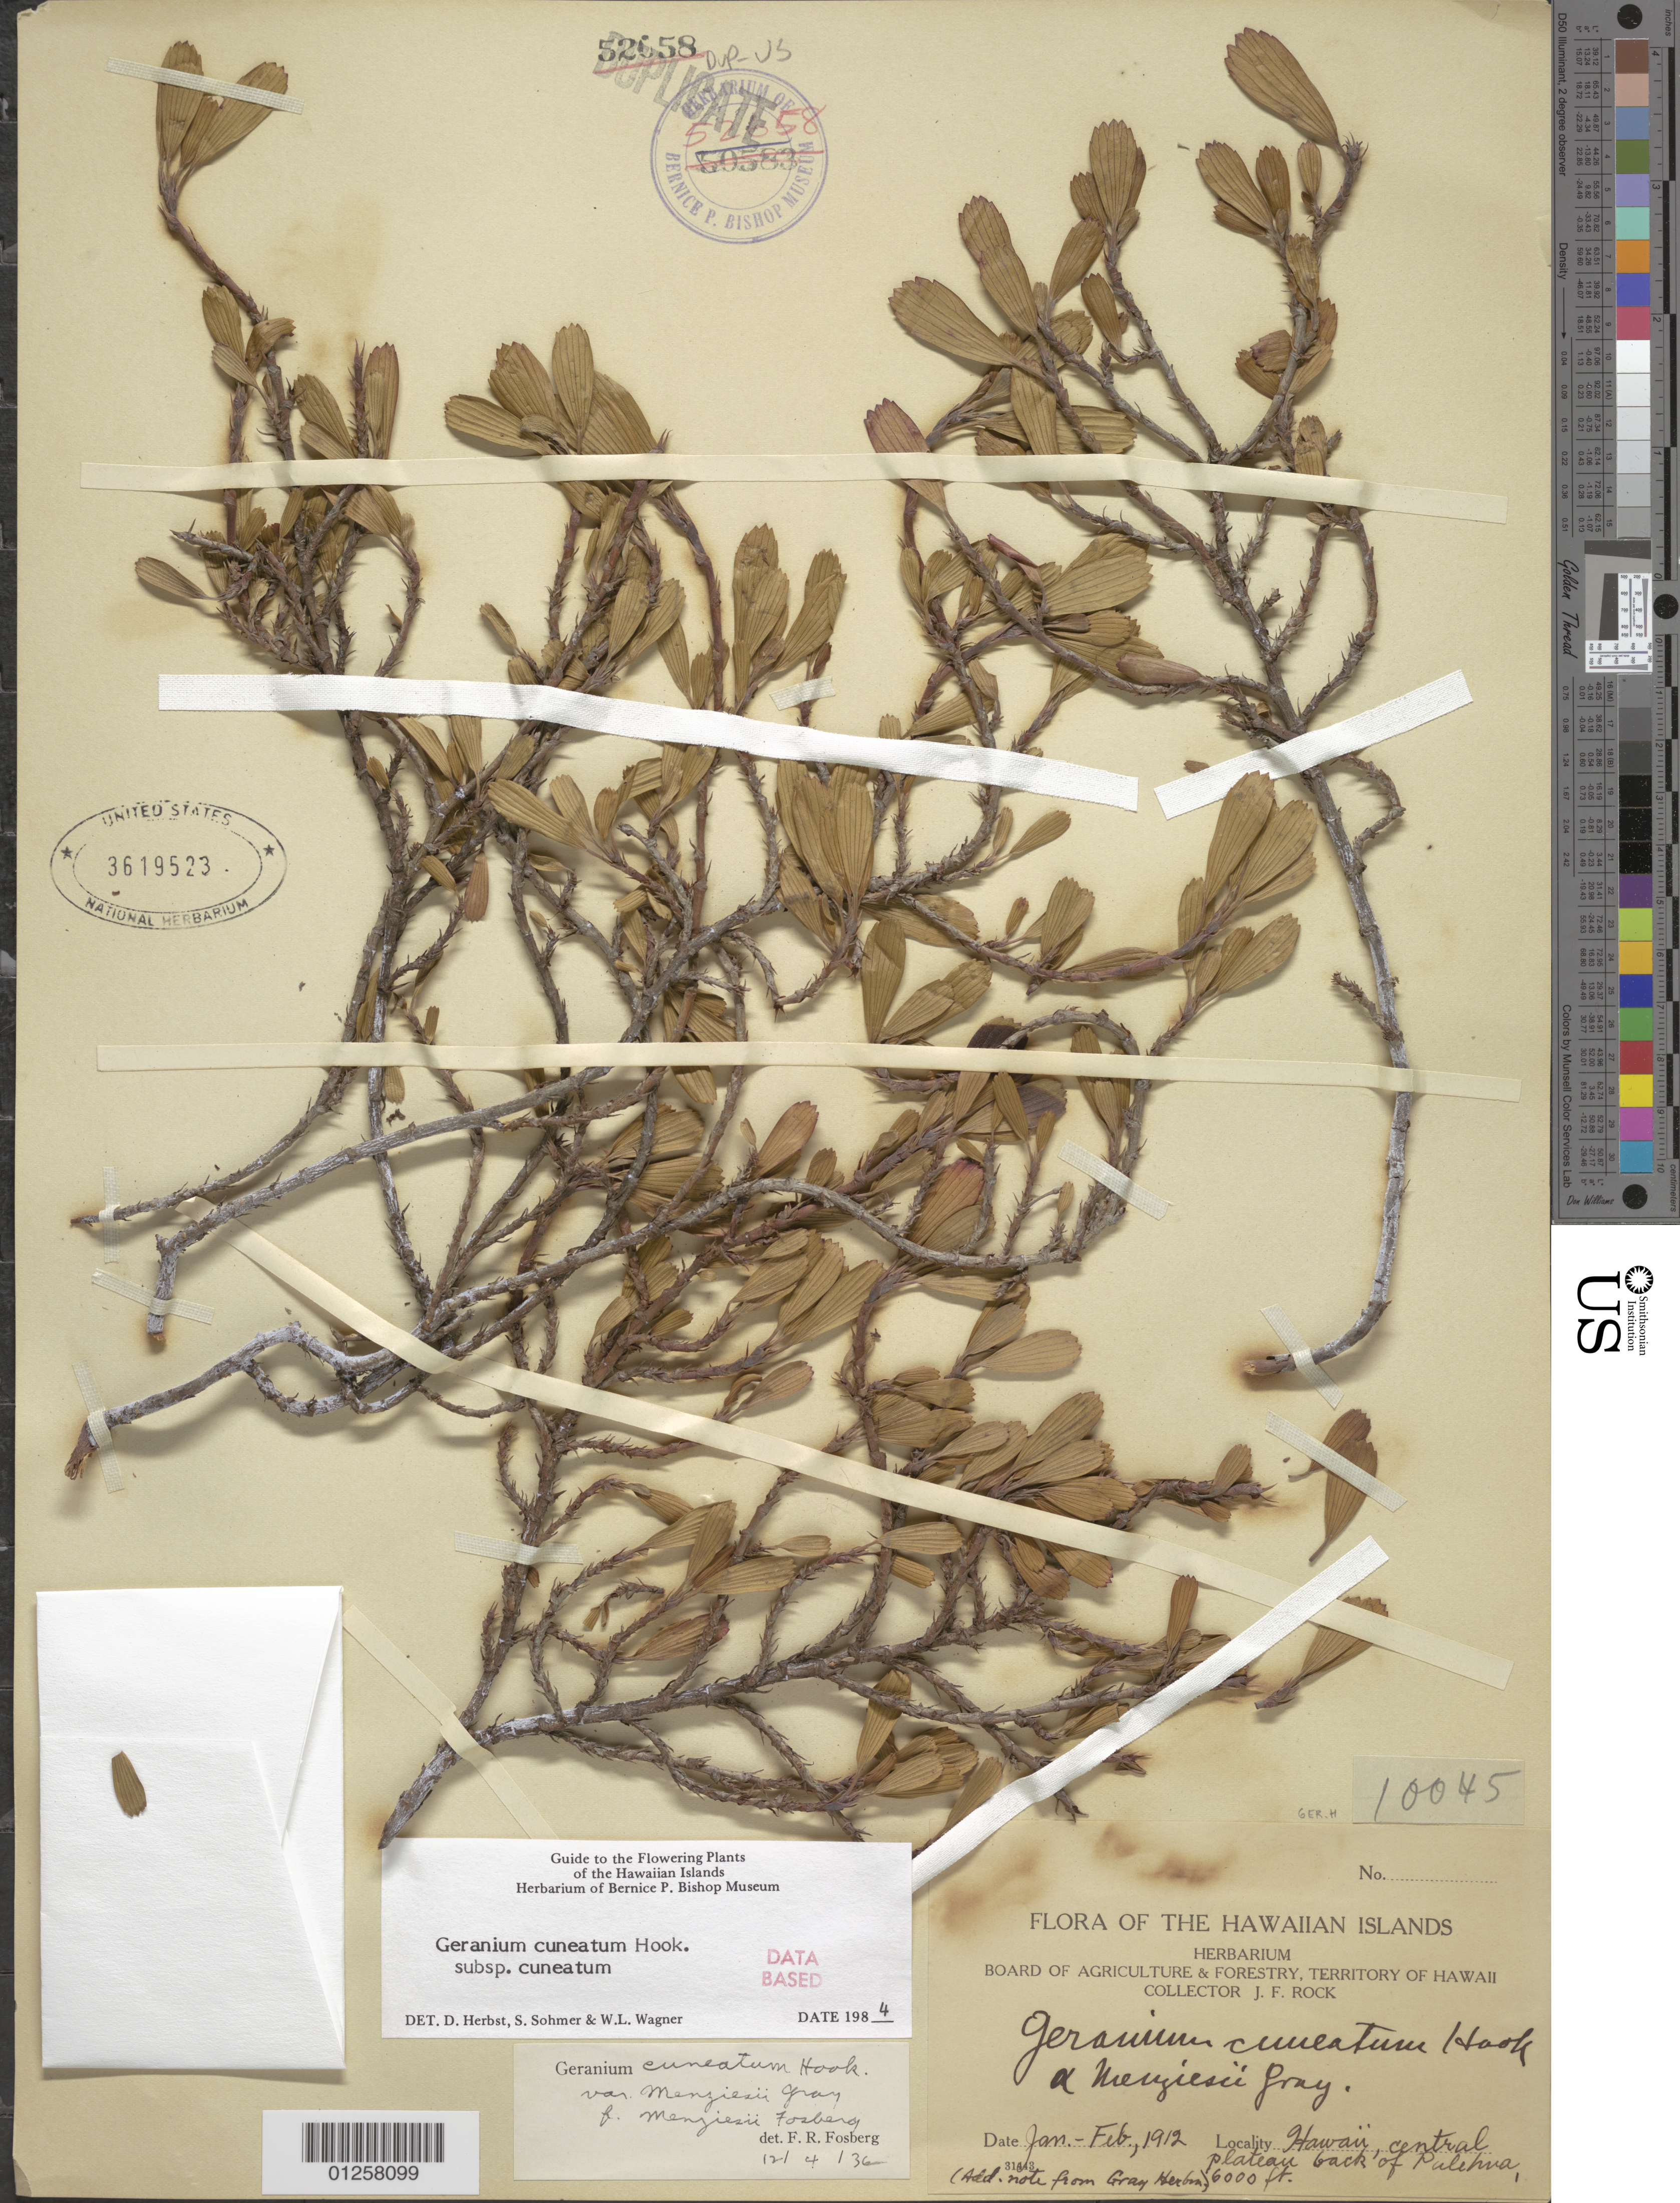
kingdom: Plantae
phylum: Tracheophyta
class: Magnoliopsida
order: Geraniales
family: Geraniaceae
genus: Geranium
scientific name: Geranium cuneatum subsp. cuneatum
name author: Hook.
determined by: Herbst, D. R.; Sohmer, S. H.; Wagner, W. L.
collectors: J. F. Rock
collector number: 10045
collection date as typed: Jan-Feb, 1912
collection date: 1912-01/1912-02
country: United States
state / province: Hawaii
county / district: Hawaii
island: Hawaii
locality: Central plateau back of Pulehua.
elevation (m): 1829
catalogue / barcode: US 3619523